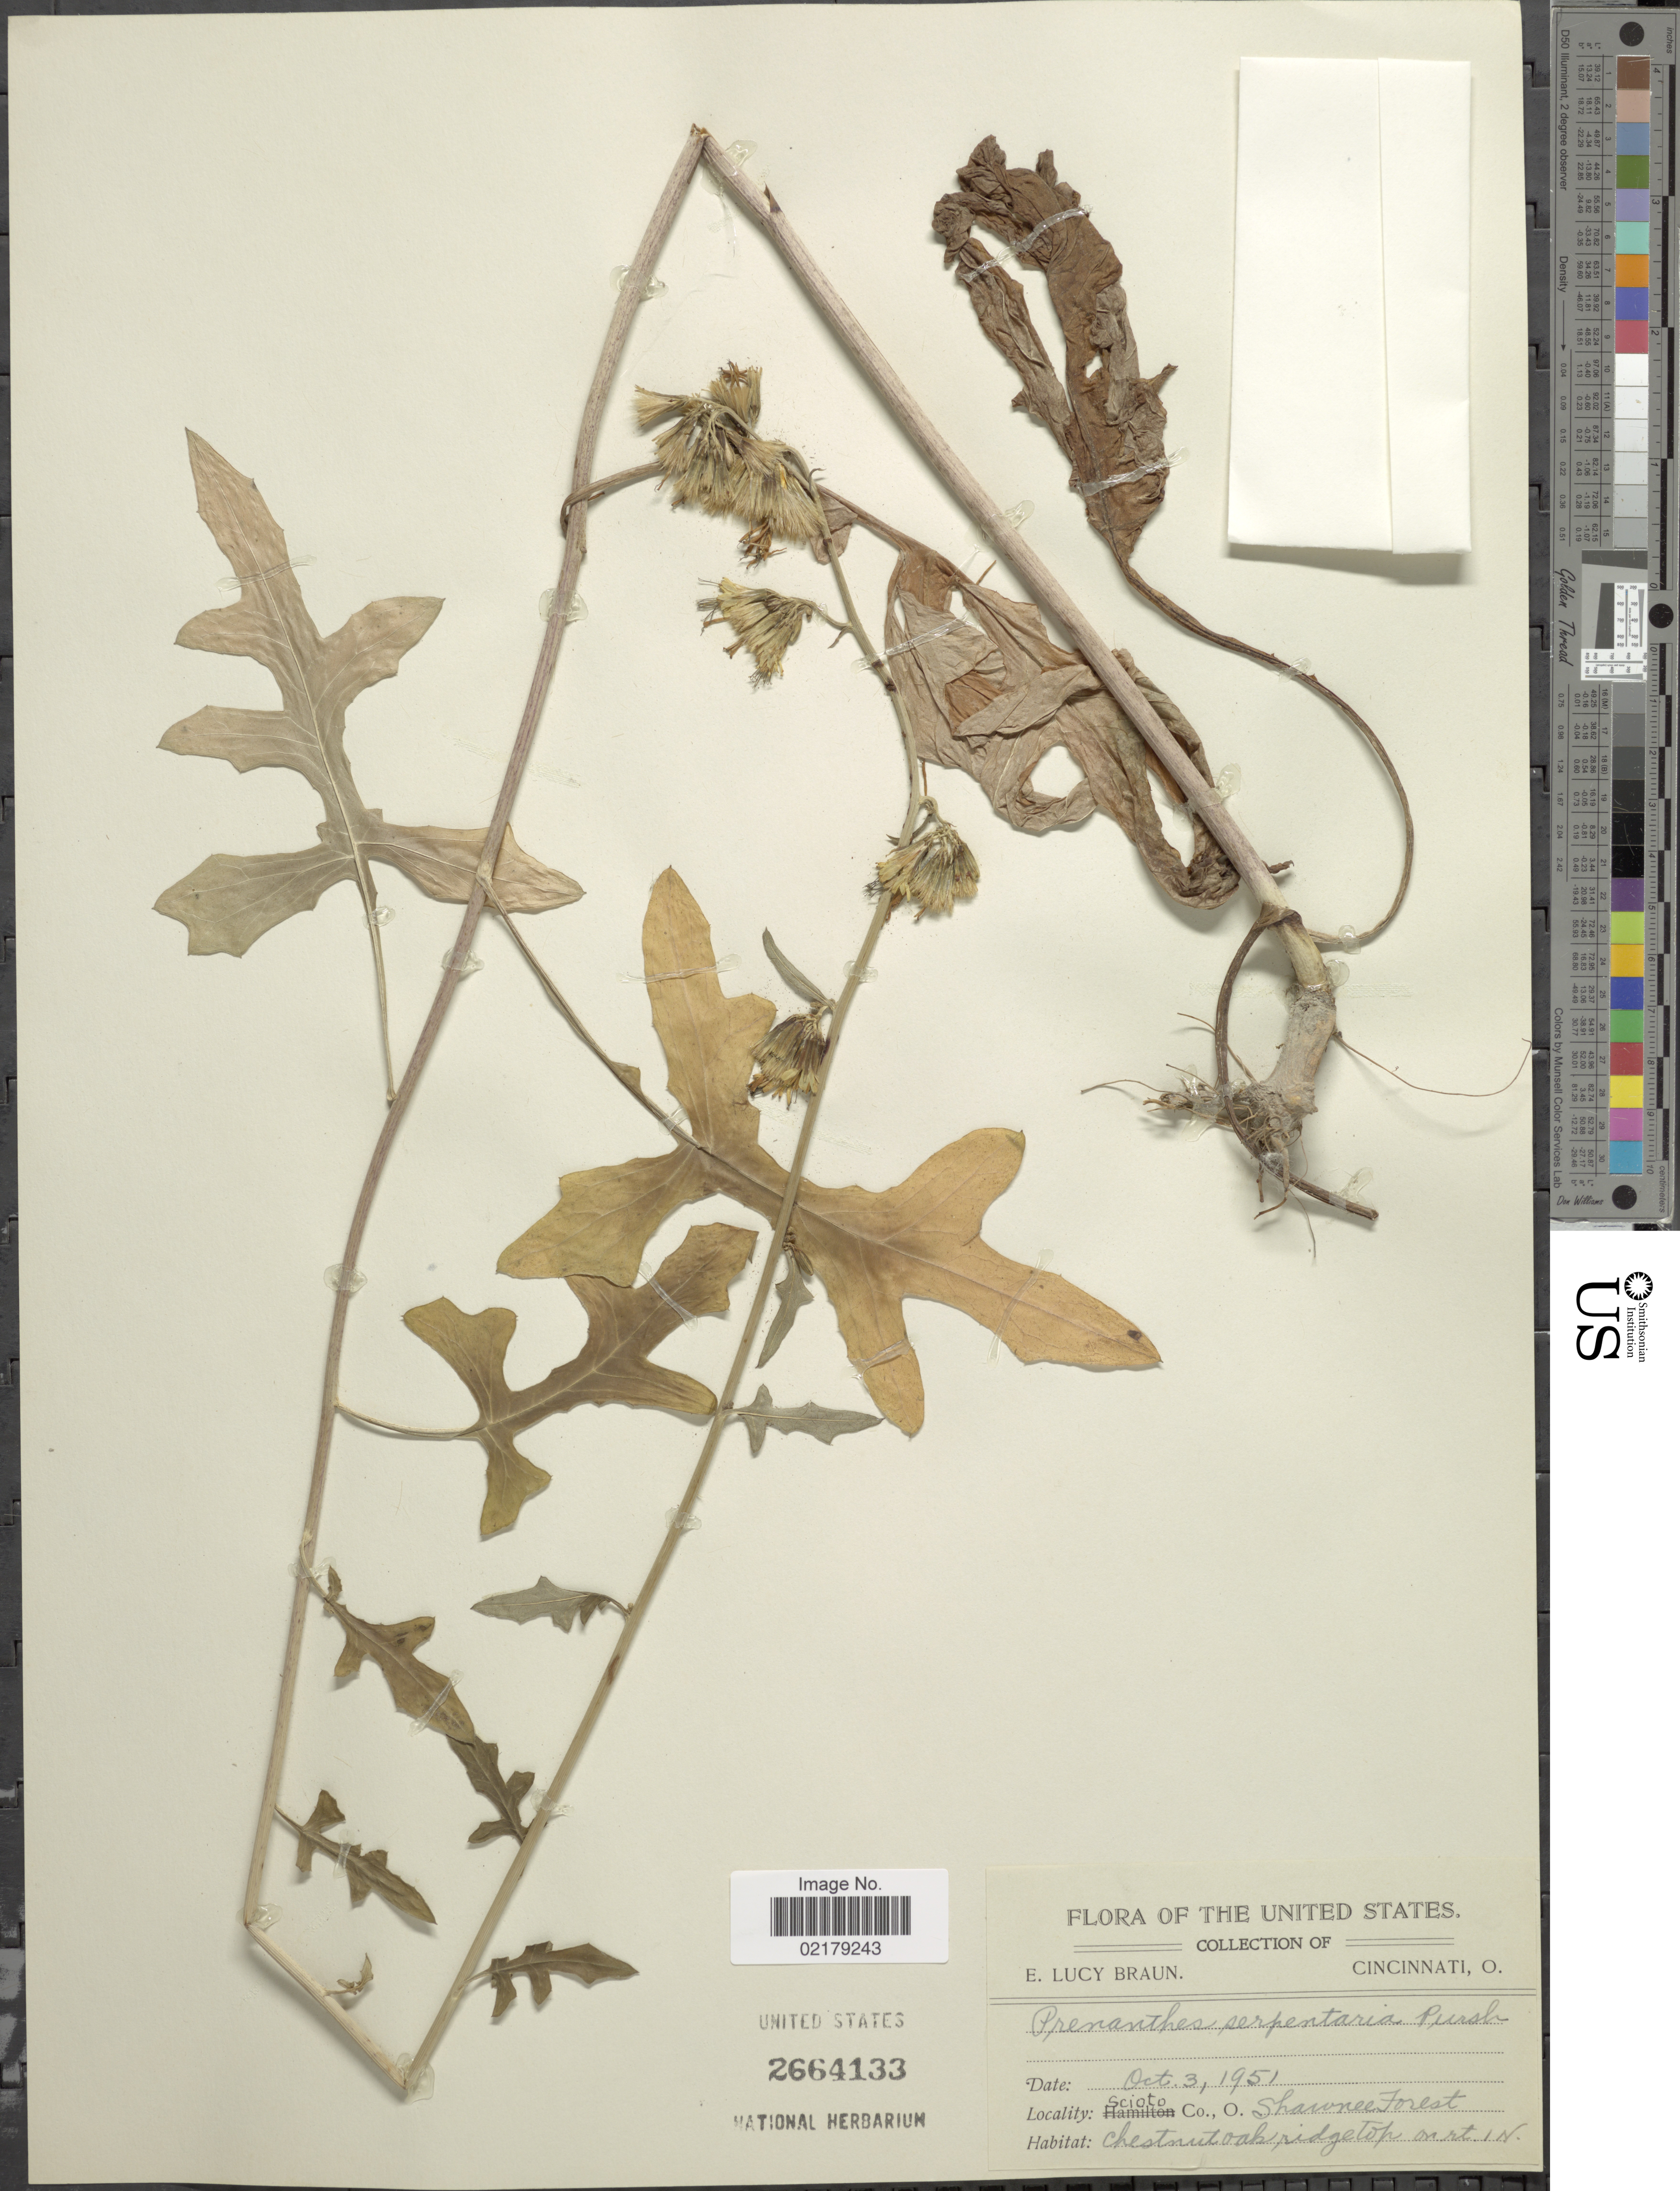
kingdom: Plantae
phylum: Tracheophyta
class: Magnoliopsida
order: Asterales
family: Asteraceae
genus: Nabalus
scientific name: Nabalus serpentarius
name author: (Pursh) Hook.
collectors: E. L. Braun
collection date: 1951-10-03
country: United States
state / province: Ohio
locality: Scioto Co., Shawnee Forest, Chesnut oak ridgetop on rt 1 N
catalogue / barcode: US 2664133